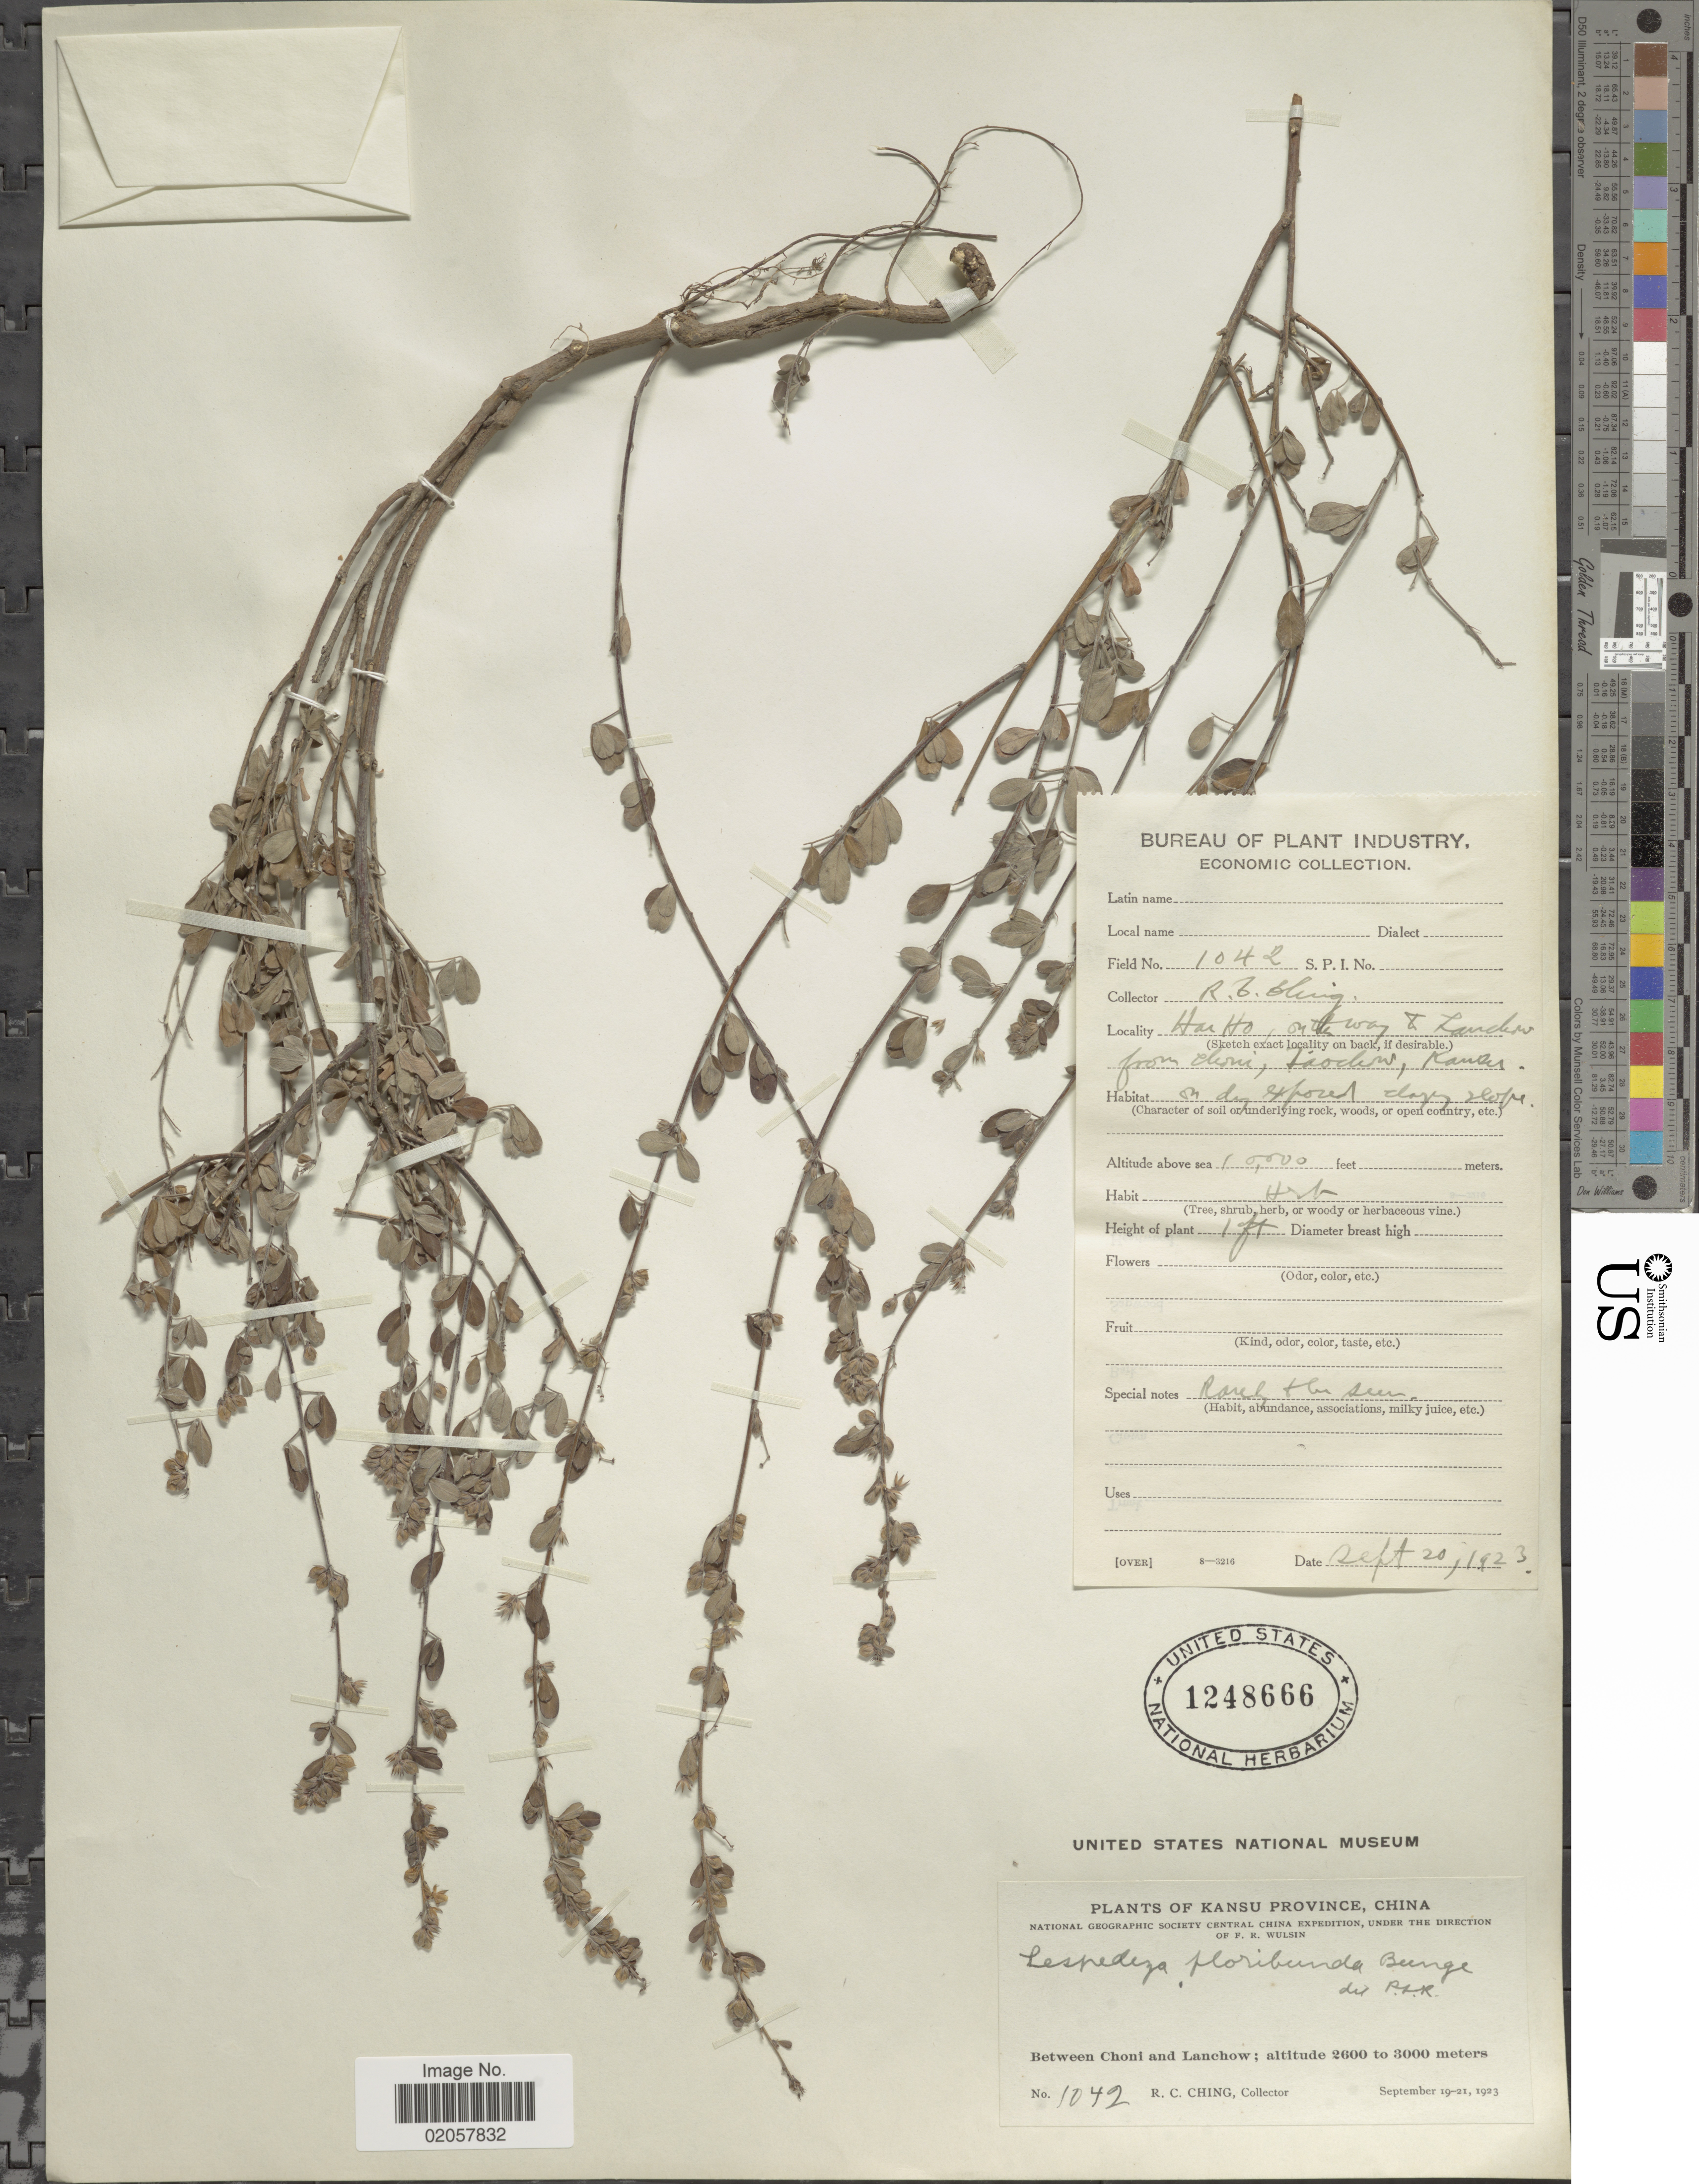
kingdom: Plantae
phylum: Tracheophyta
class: Magnoliopsida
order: Fabales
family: Fabaceae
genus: Lespedeza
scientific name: Lespedeza floribunda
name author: Bunge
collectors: R. C. Ching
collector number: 1042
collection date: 1923-09-20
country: China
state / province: Gansu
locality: Between Choni and Lanchow, Hai Ho, on the way to Lanchow from Choni, Kansu Province.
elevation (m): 3048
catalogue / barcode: US 1248666